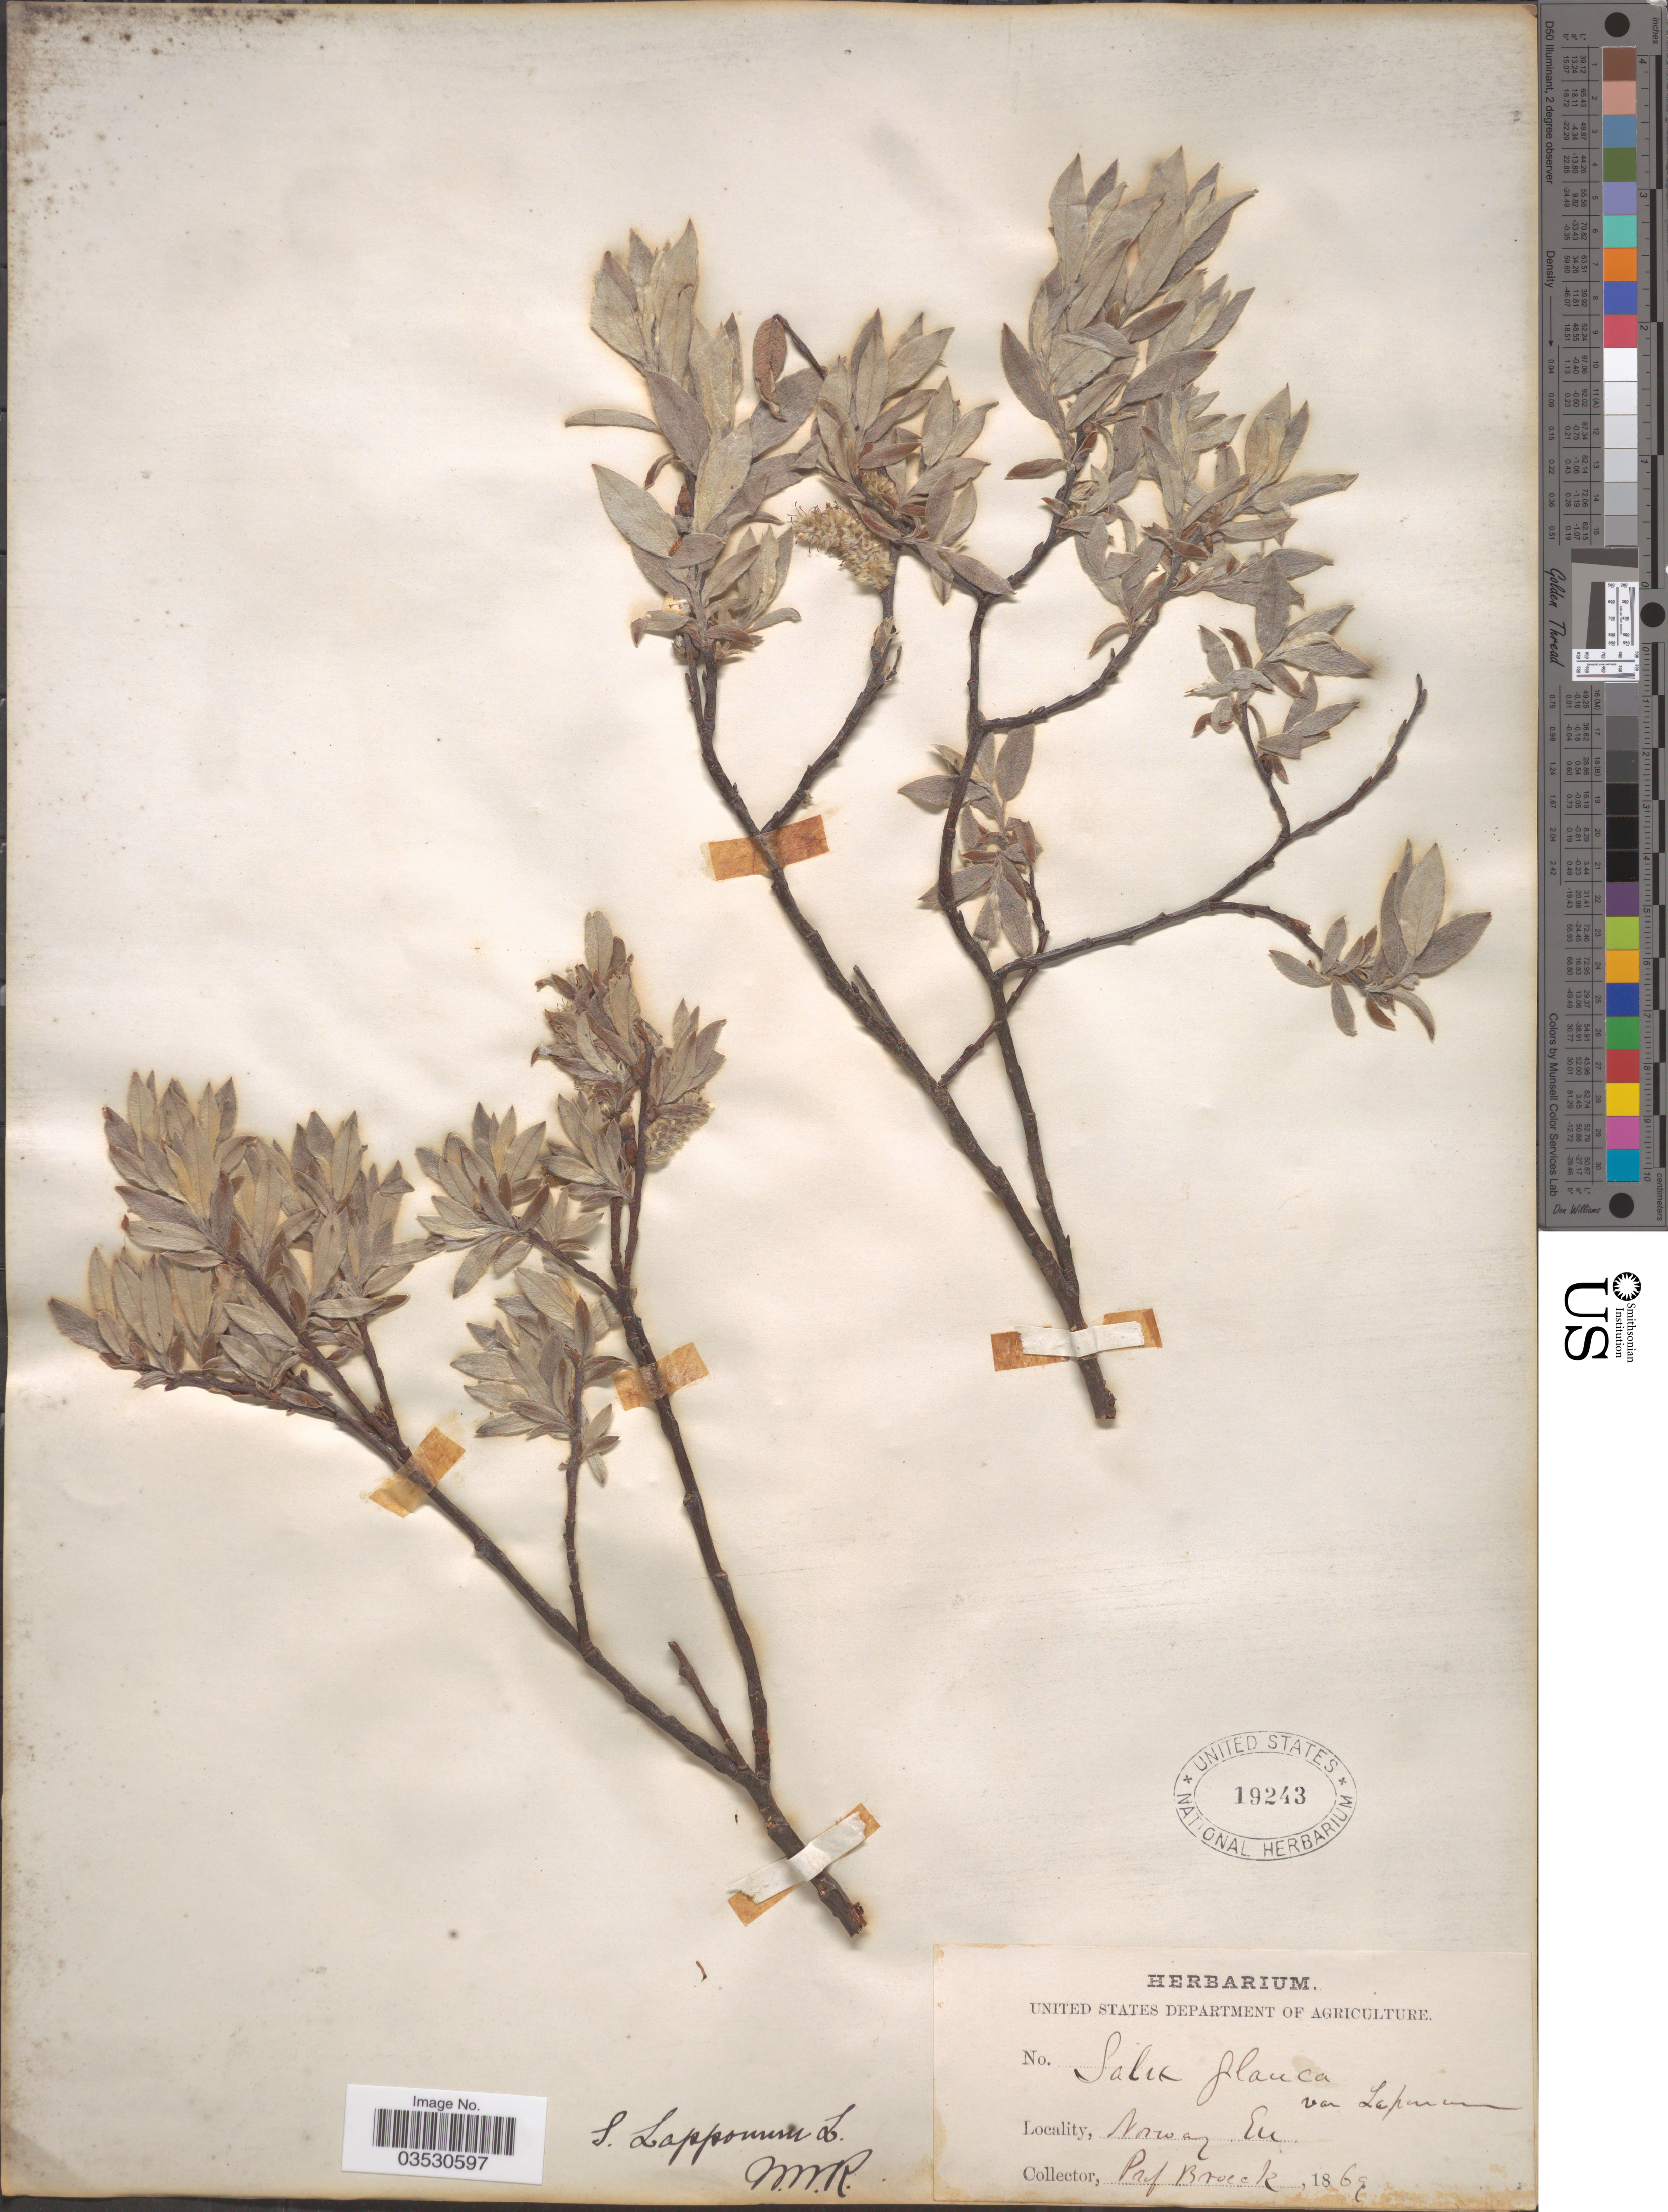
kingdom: Plantae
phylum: Tracheophyta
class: Magnoliopsida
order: Malpighiales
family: Salicaceae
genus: Salix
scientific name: Salix lapponum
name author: L.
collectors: Prof. Boeck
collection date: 1869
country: Norway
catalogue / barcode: US 19243